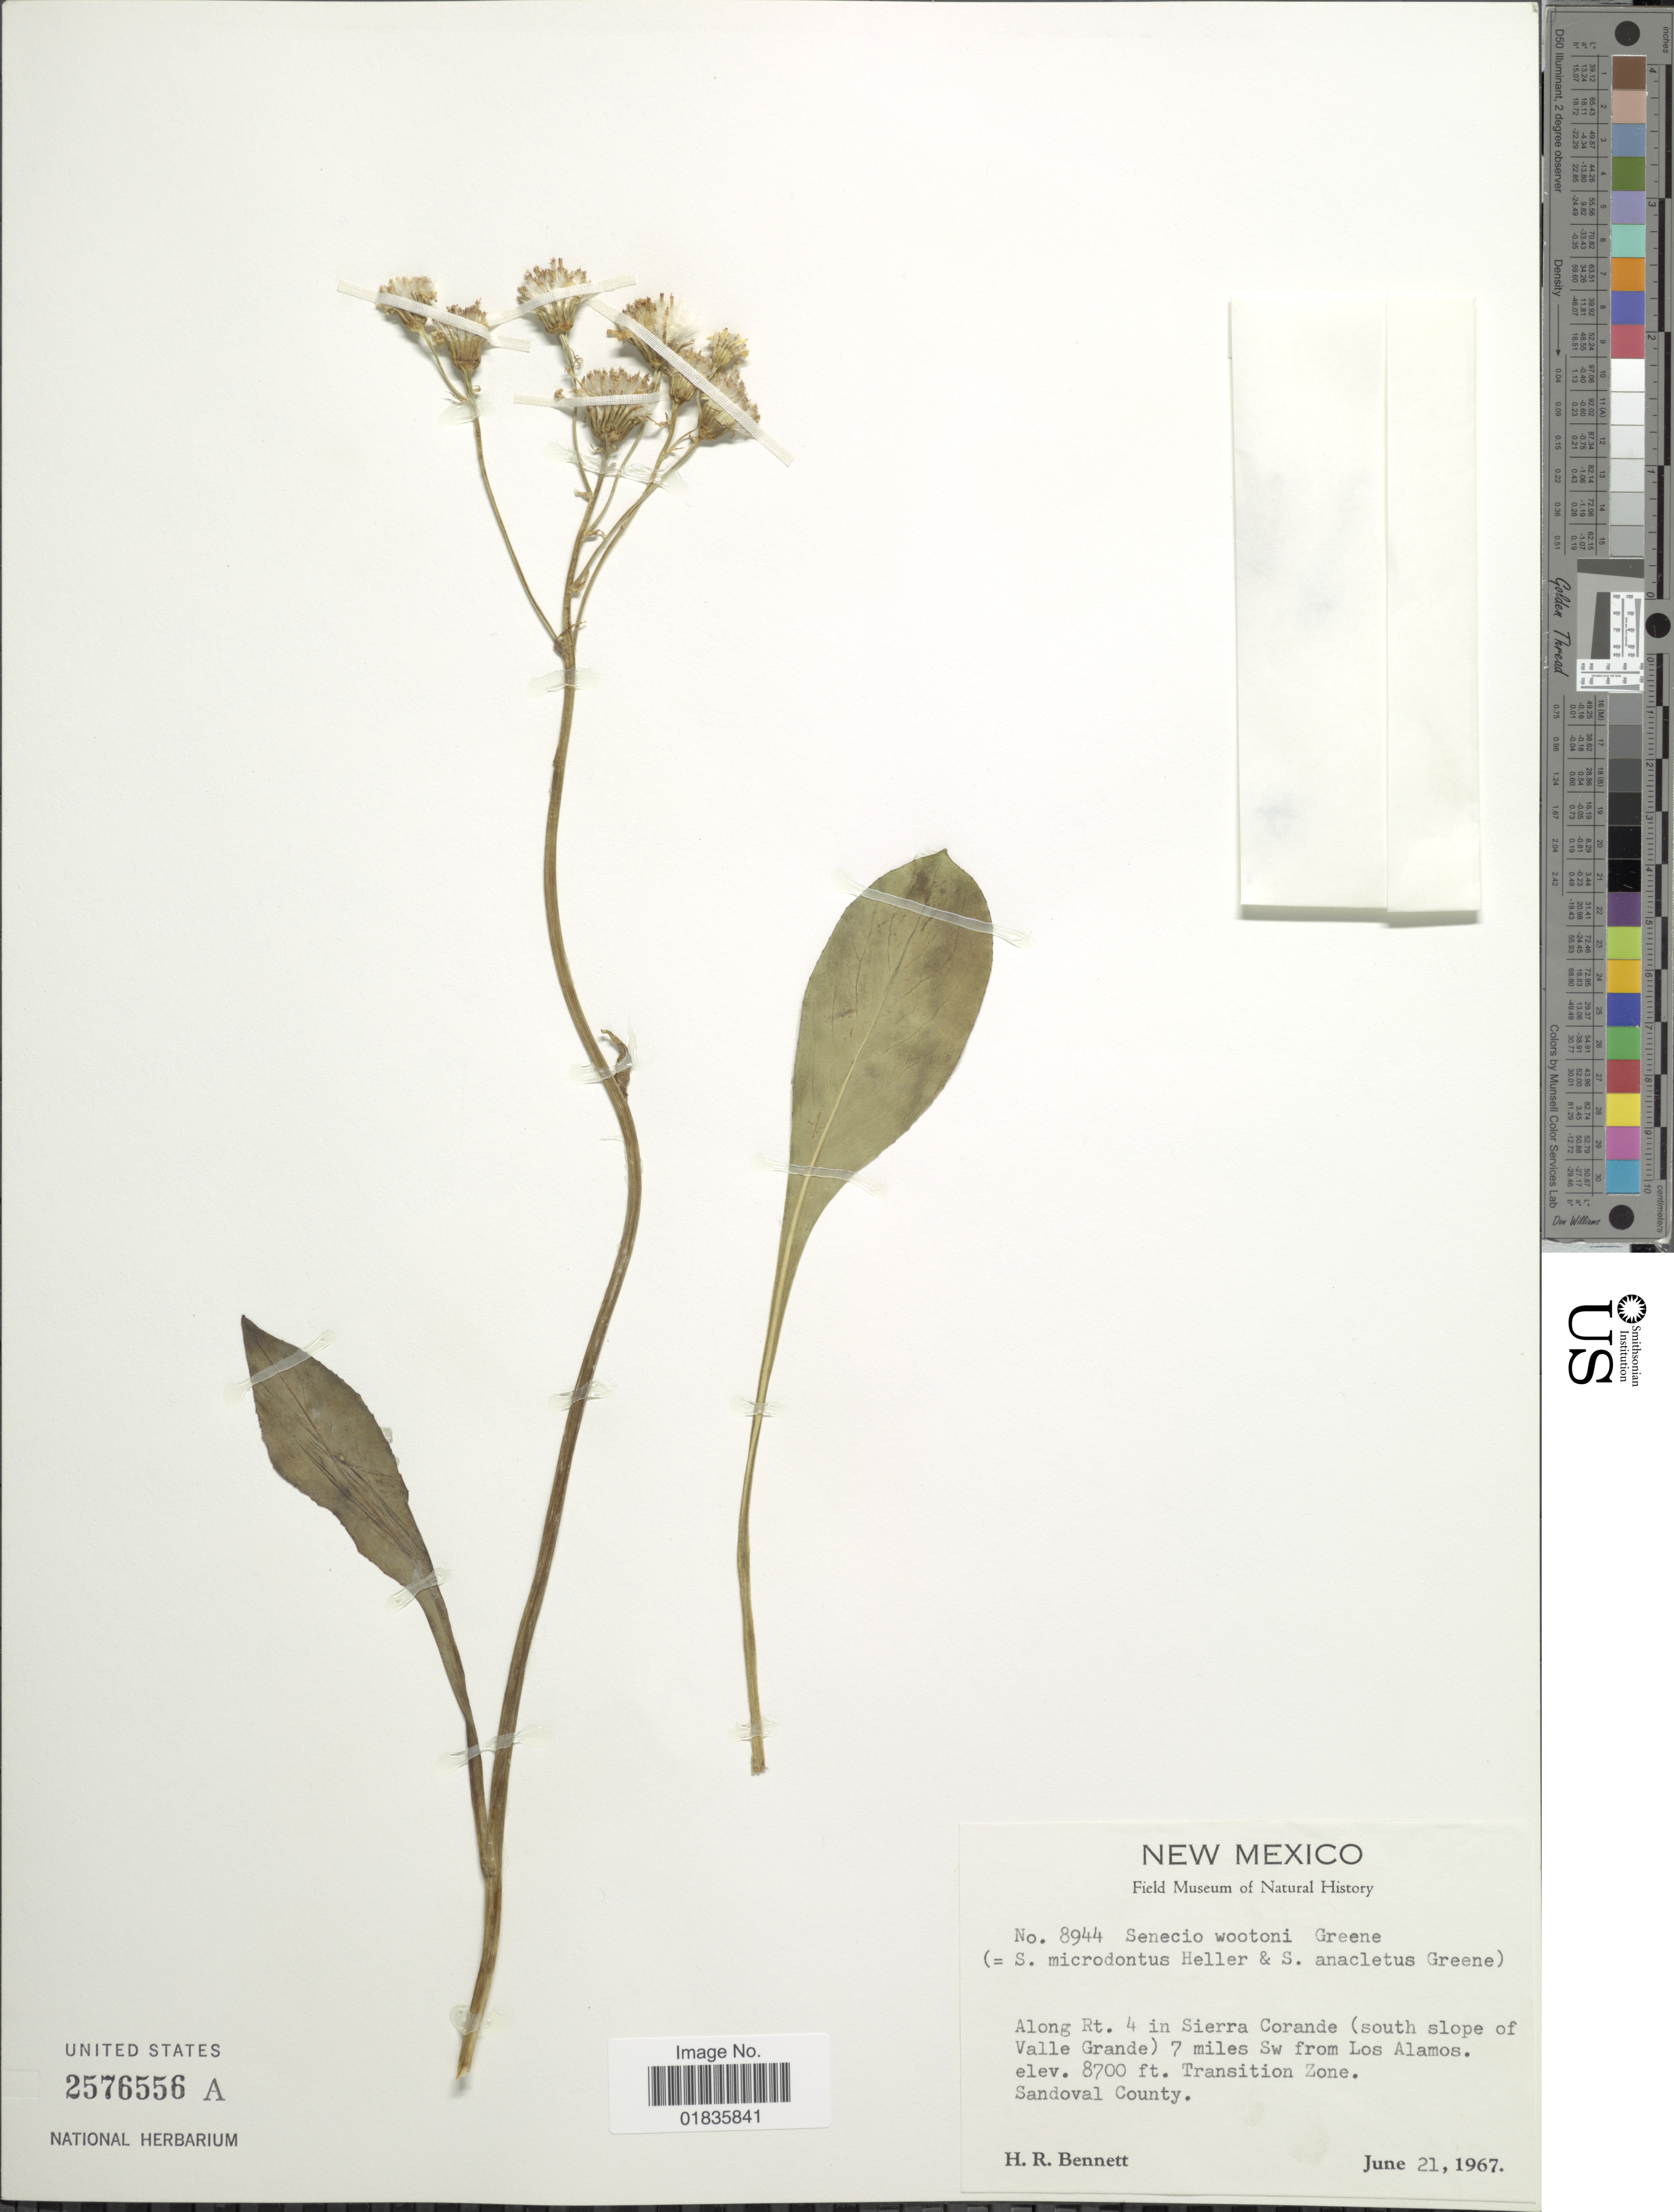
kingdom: Plantae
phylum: Tracheophyta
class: Magnoliopsida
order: Asterales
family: Asteraceae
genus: Senecio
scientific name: Senecio wootonii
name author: Greene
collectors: H. R. Bennett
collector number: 8944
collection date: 1967-06-21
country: United States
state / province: New Mexico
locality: Along Rt. 4 in Sierra Corandie (south slope of Valle Grande) 7 miles Sw from Los Alamos, Sandoval County.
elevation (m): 2652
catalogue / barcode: US 2576556A